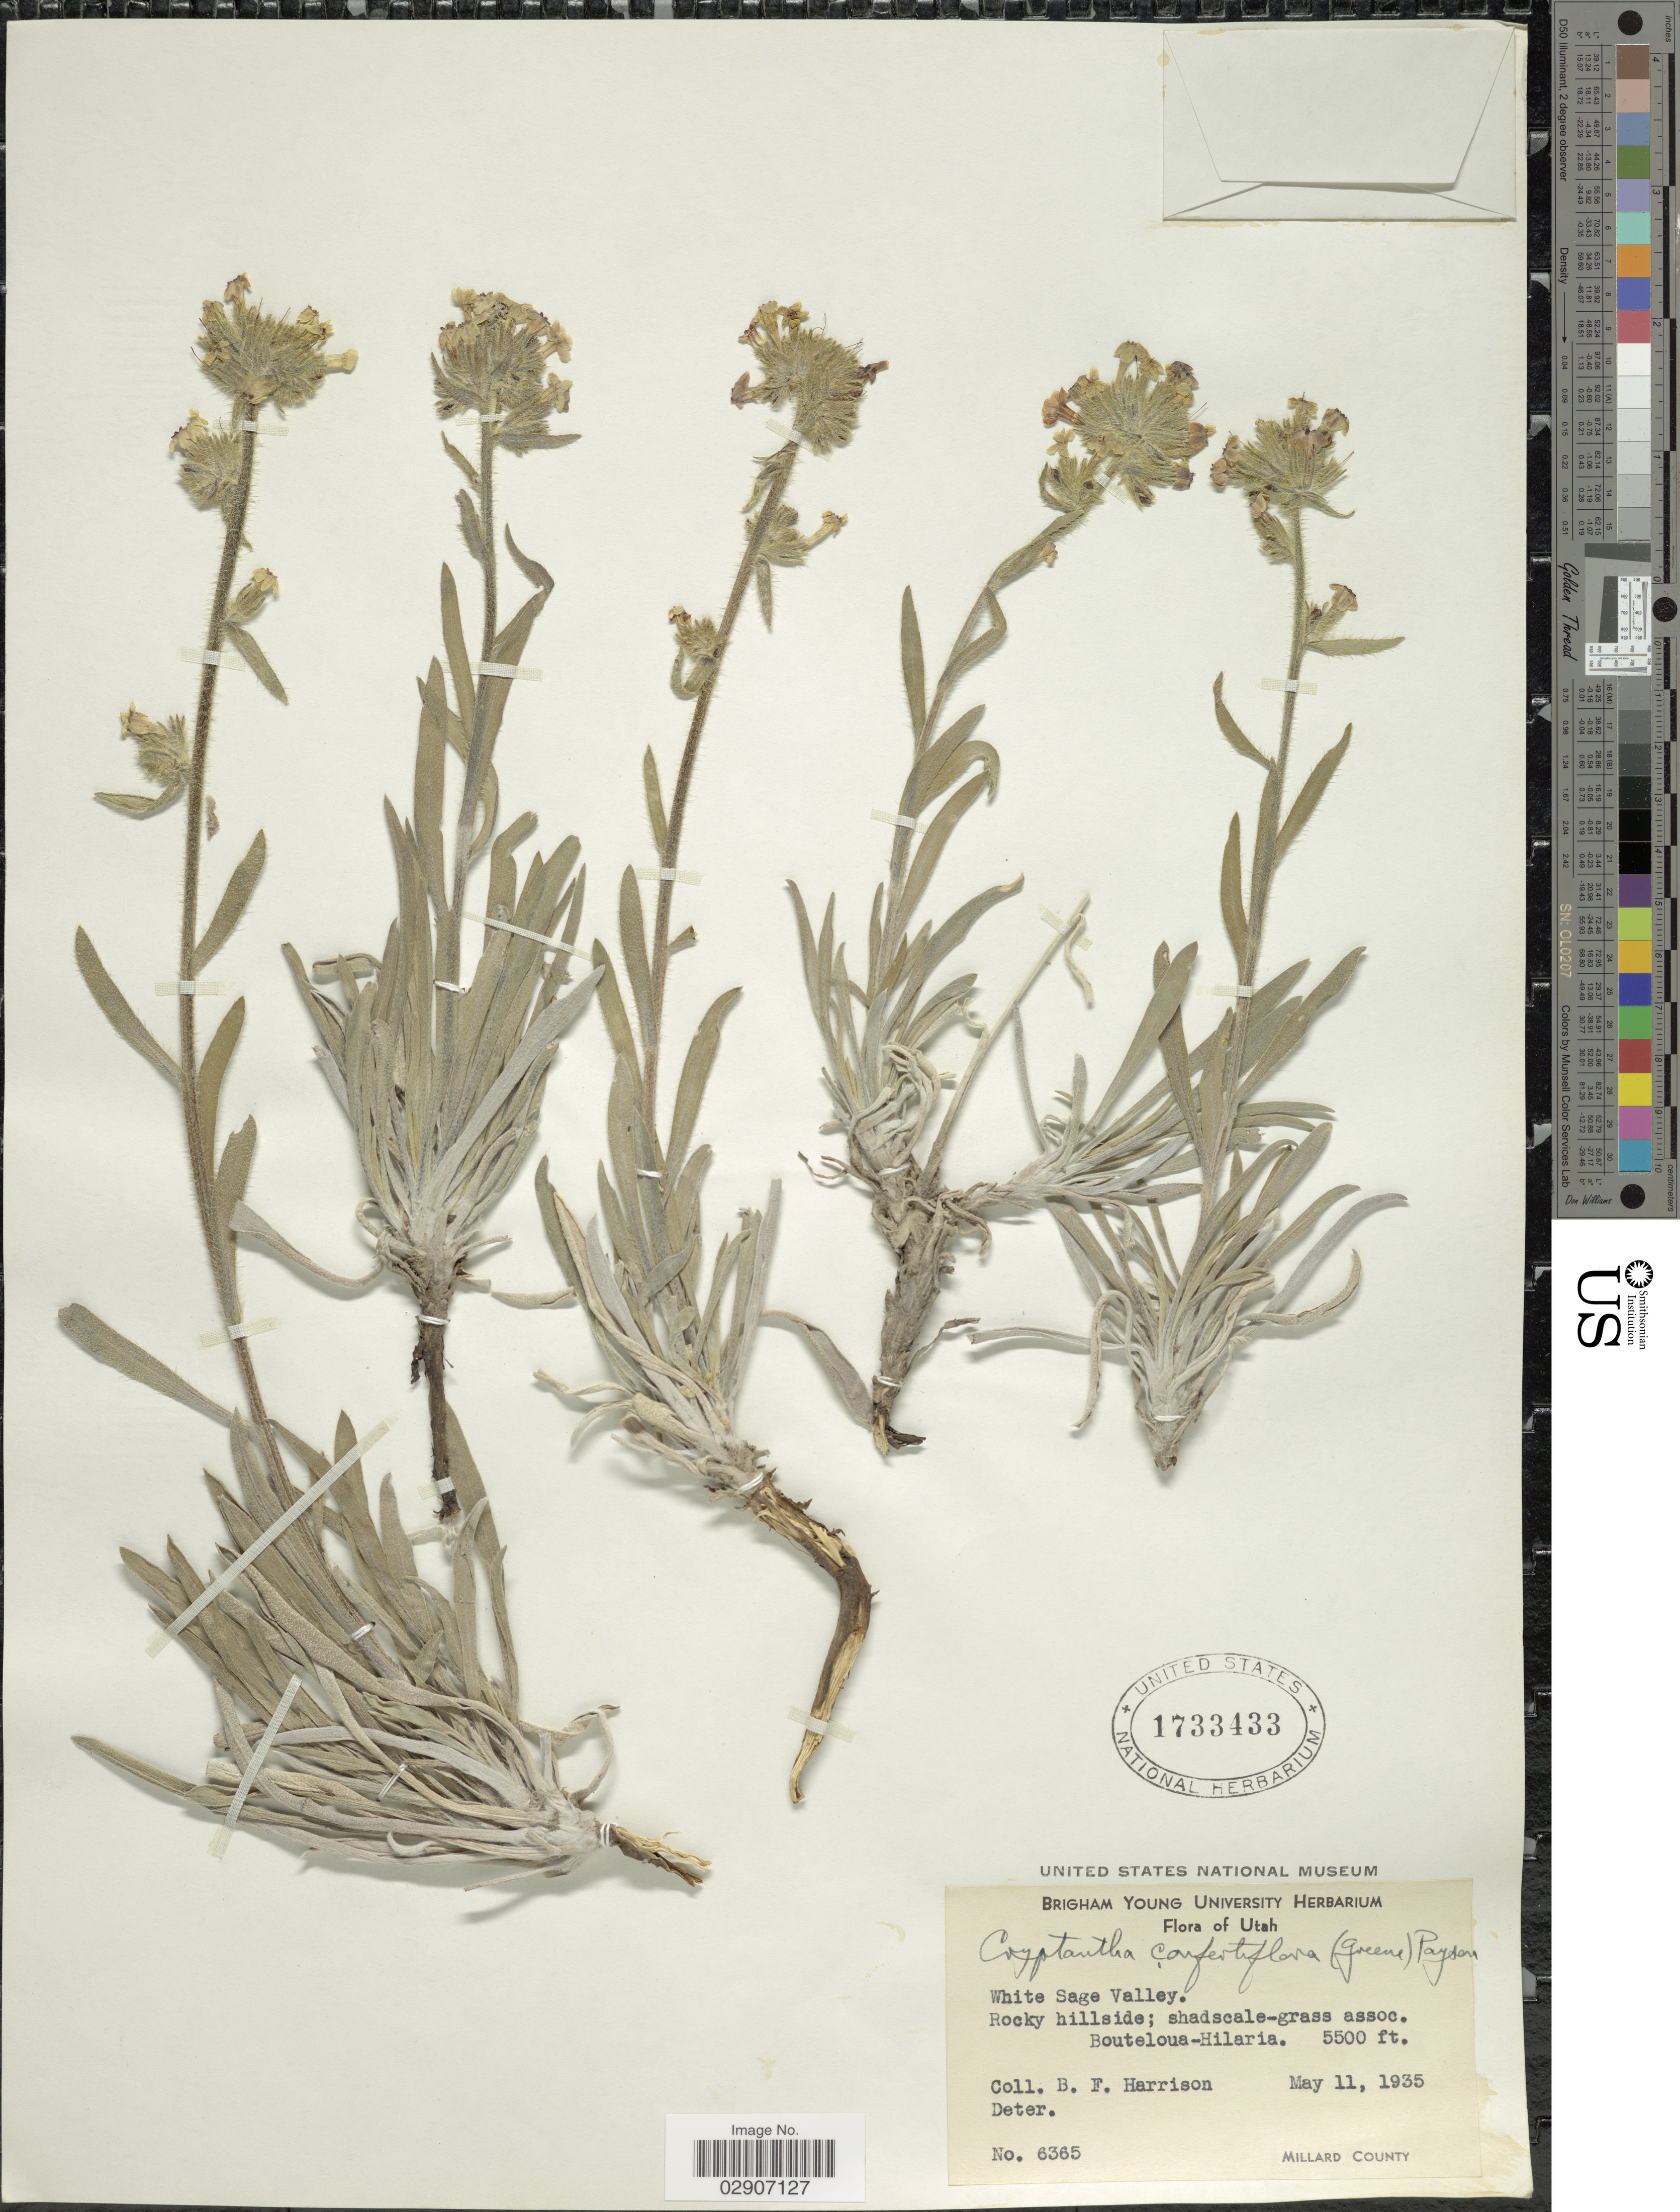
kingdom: Plantae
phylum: Tracheophyta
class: Magnoliopsida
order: Boraginales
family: Boraginaceae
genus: Cryptantha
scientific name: Cryptantha confertiflora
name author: (Greene) Payson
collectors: B. F. Harrison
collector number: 6365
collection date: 1935-05-11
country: United States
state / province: Utah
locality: White Sage Valley. Rocky hillside. Millard County.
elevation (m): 1676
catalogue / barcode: US 1733433